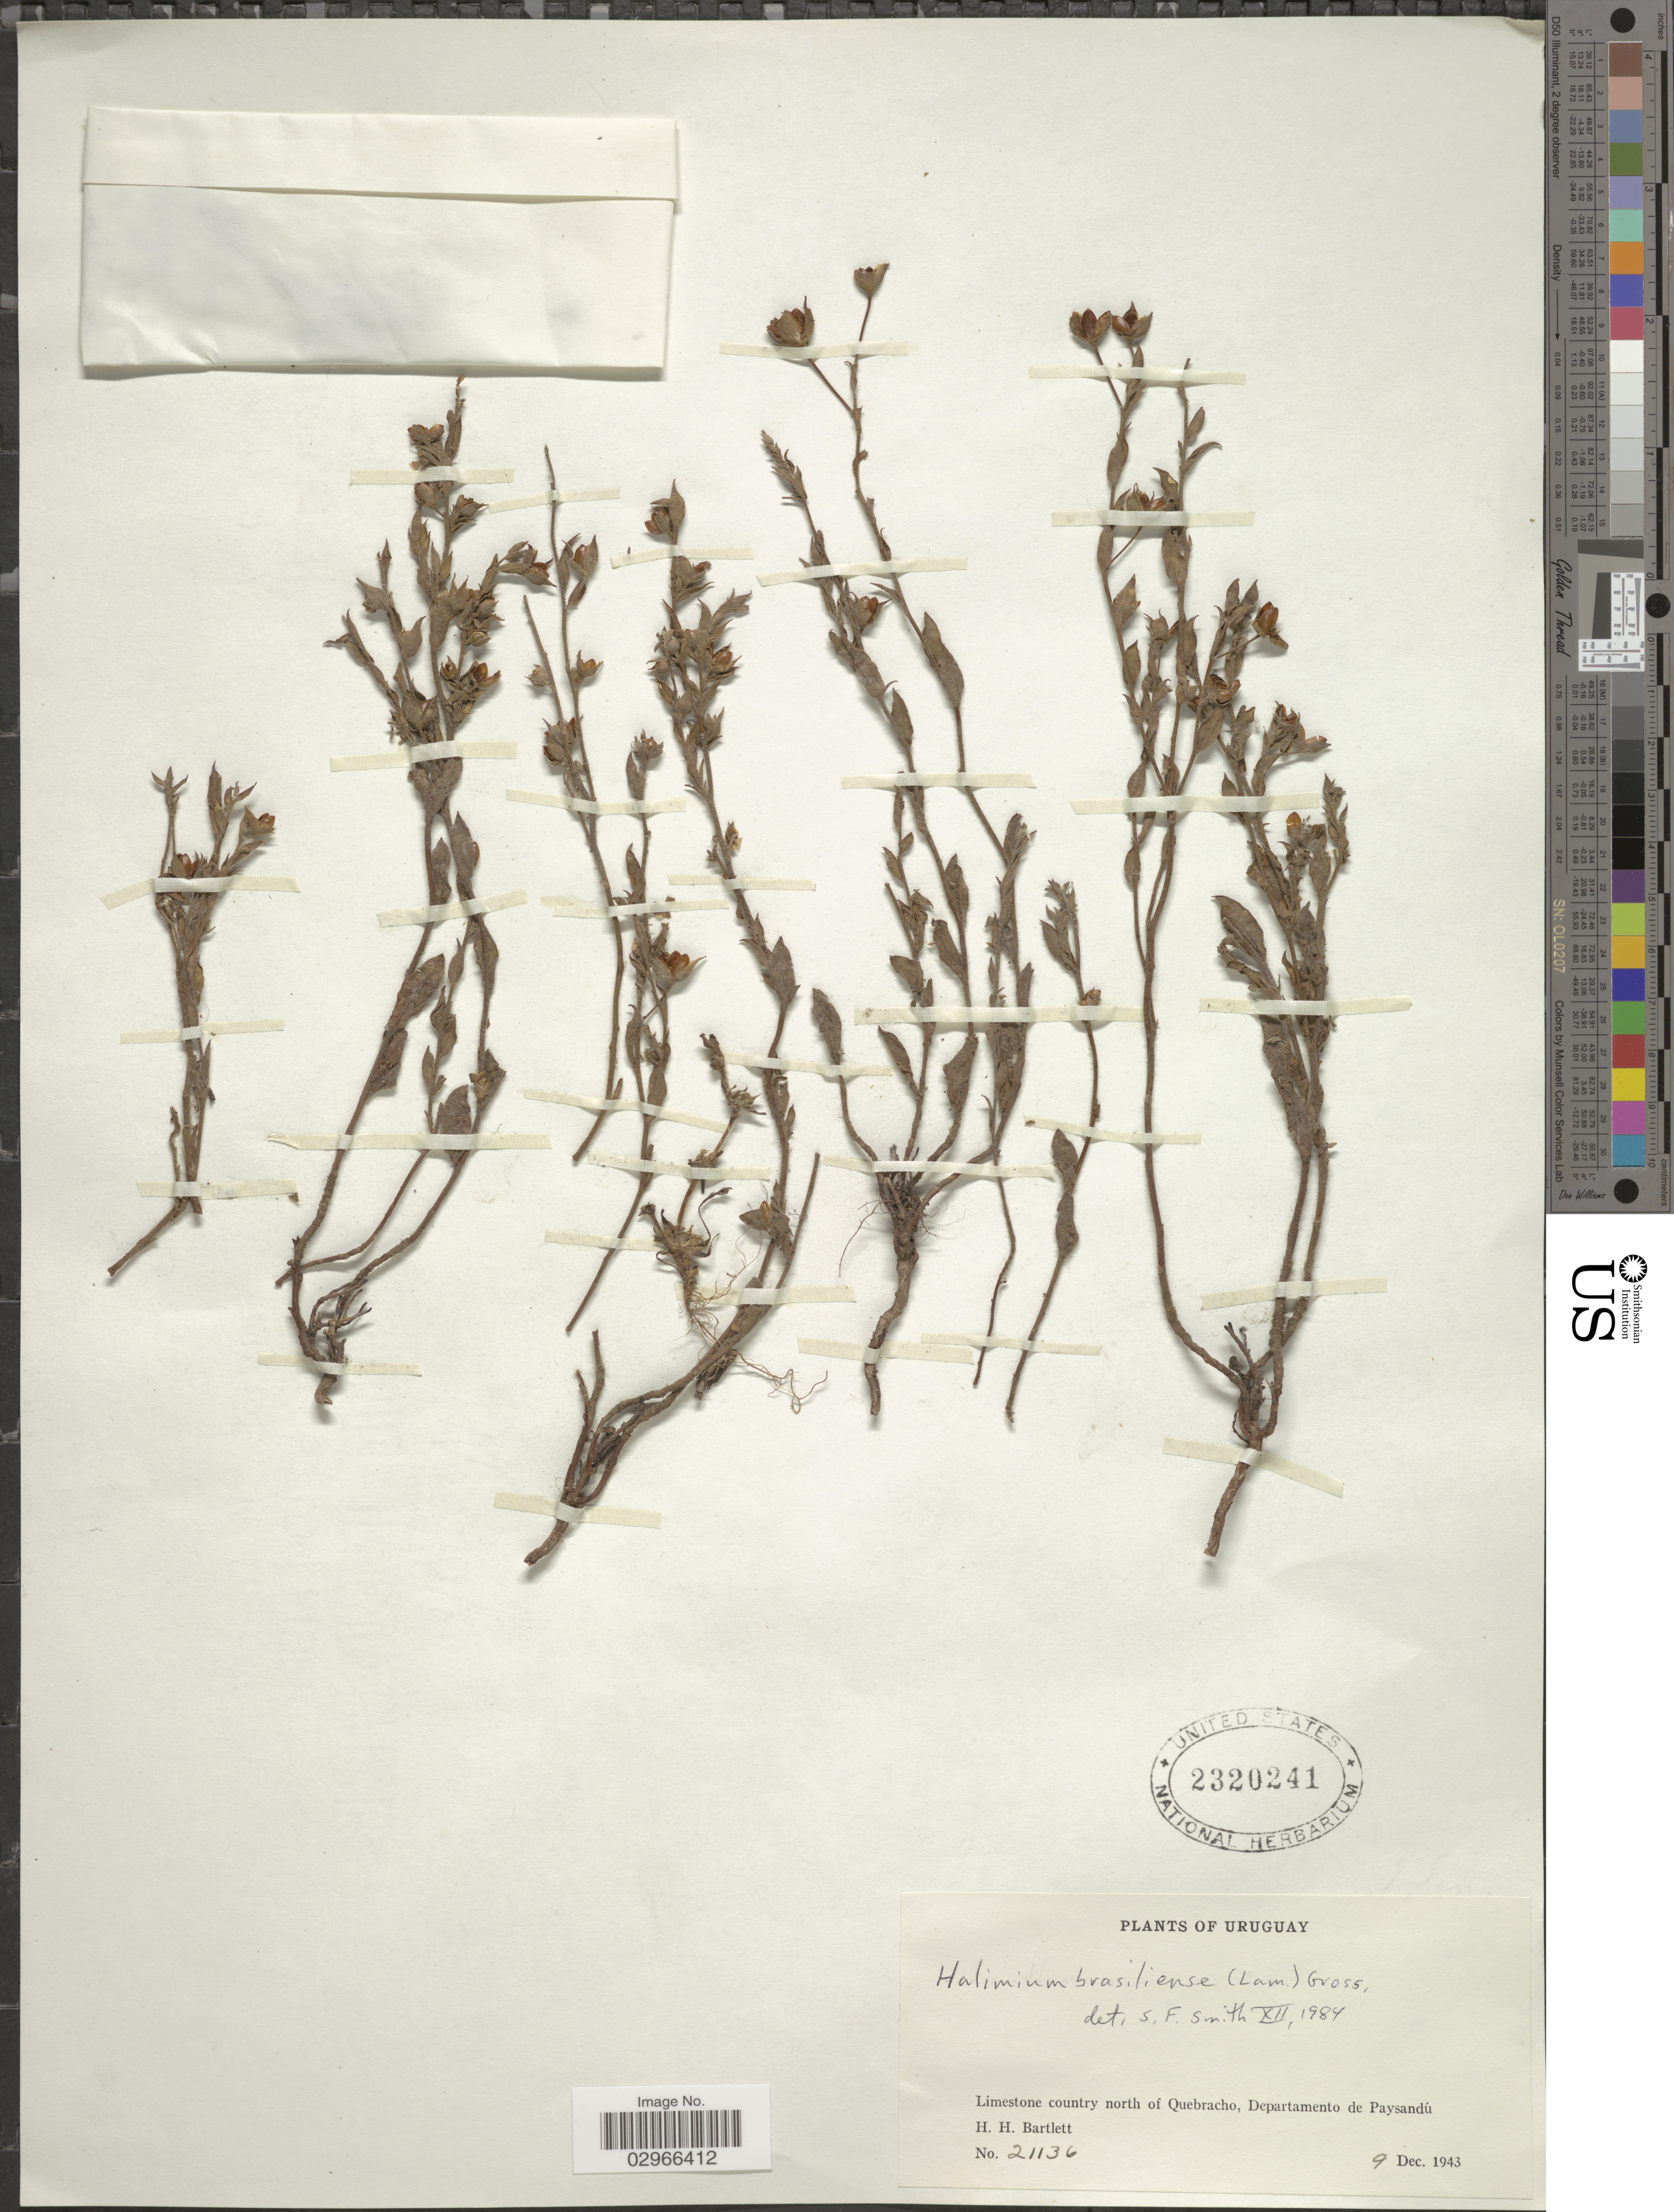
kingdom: Plantae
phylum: Tracheophyta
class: Magnoliopsida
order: Malvales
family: Cistaceae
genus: Halimium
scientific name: Halimium brasiliense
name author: (Lam.) Grosser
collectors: H. H. Bartlett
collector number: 21136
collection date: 1943-12-09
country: Uruguay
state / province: Paysandu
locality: Limestone country north of Quebracho, Departamento de Paysandú.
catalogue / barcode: US 2320241